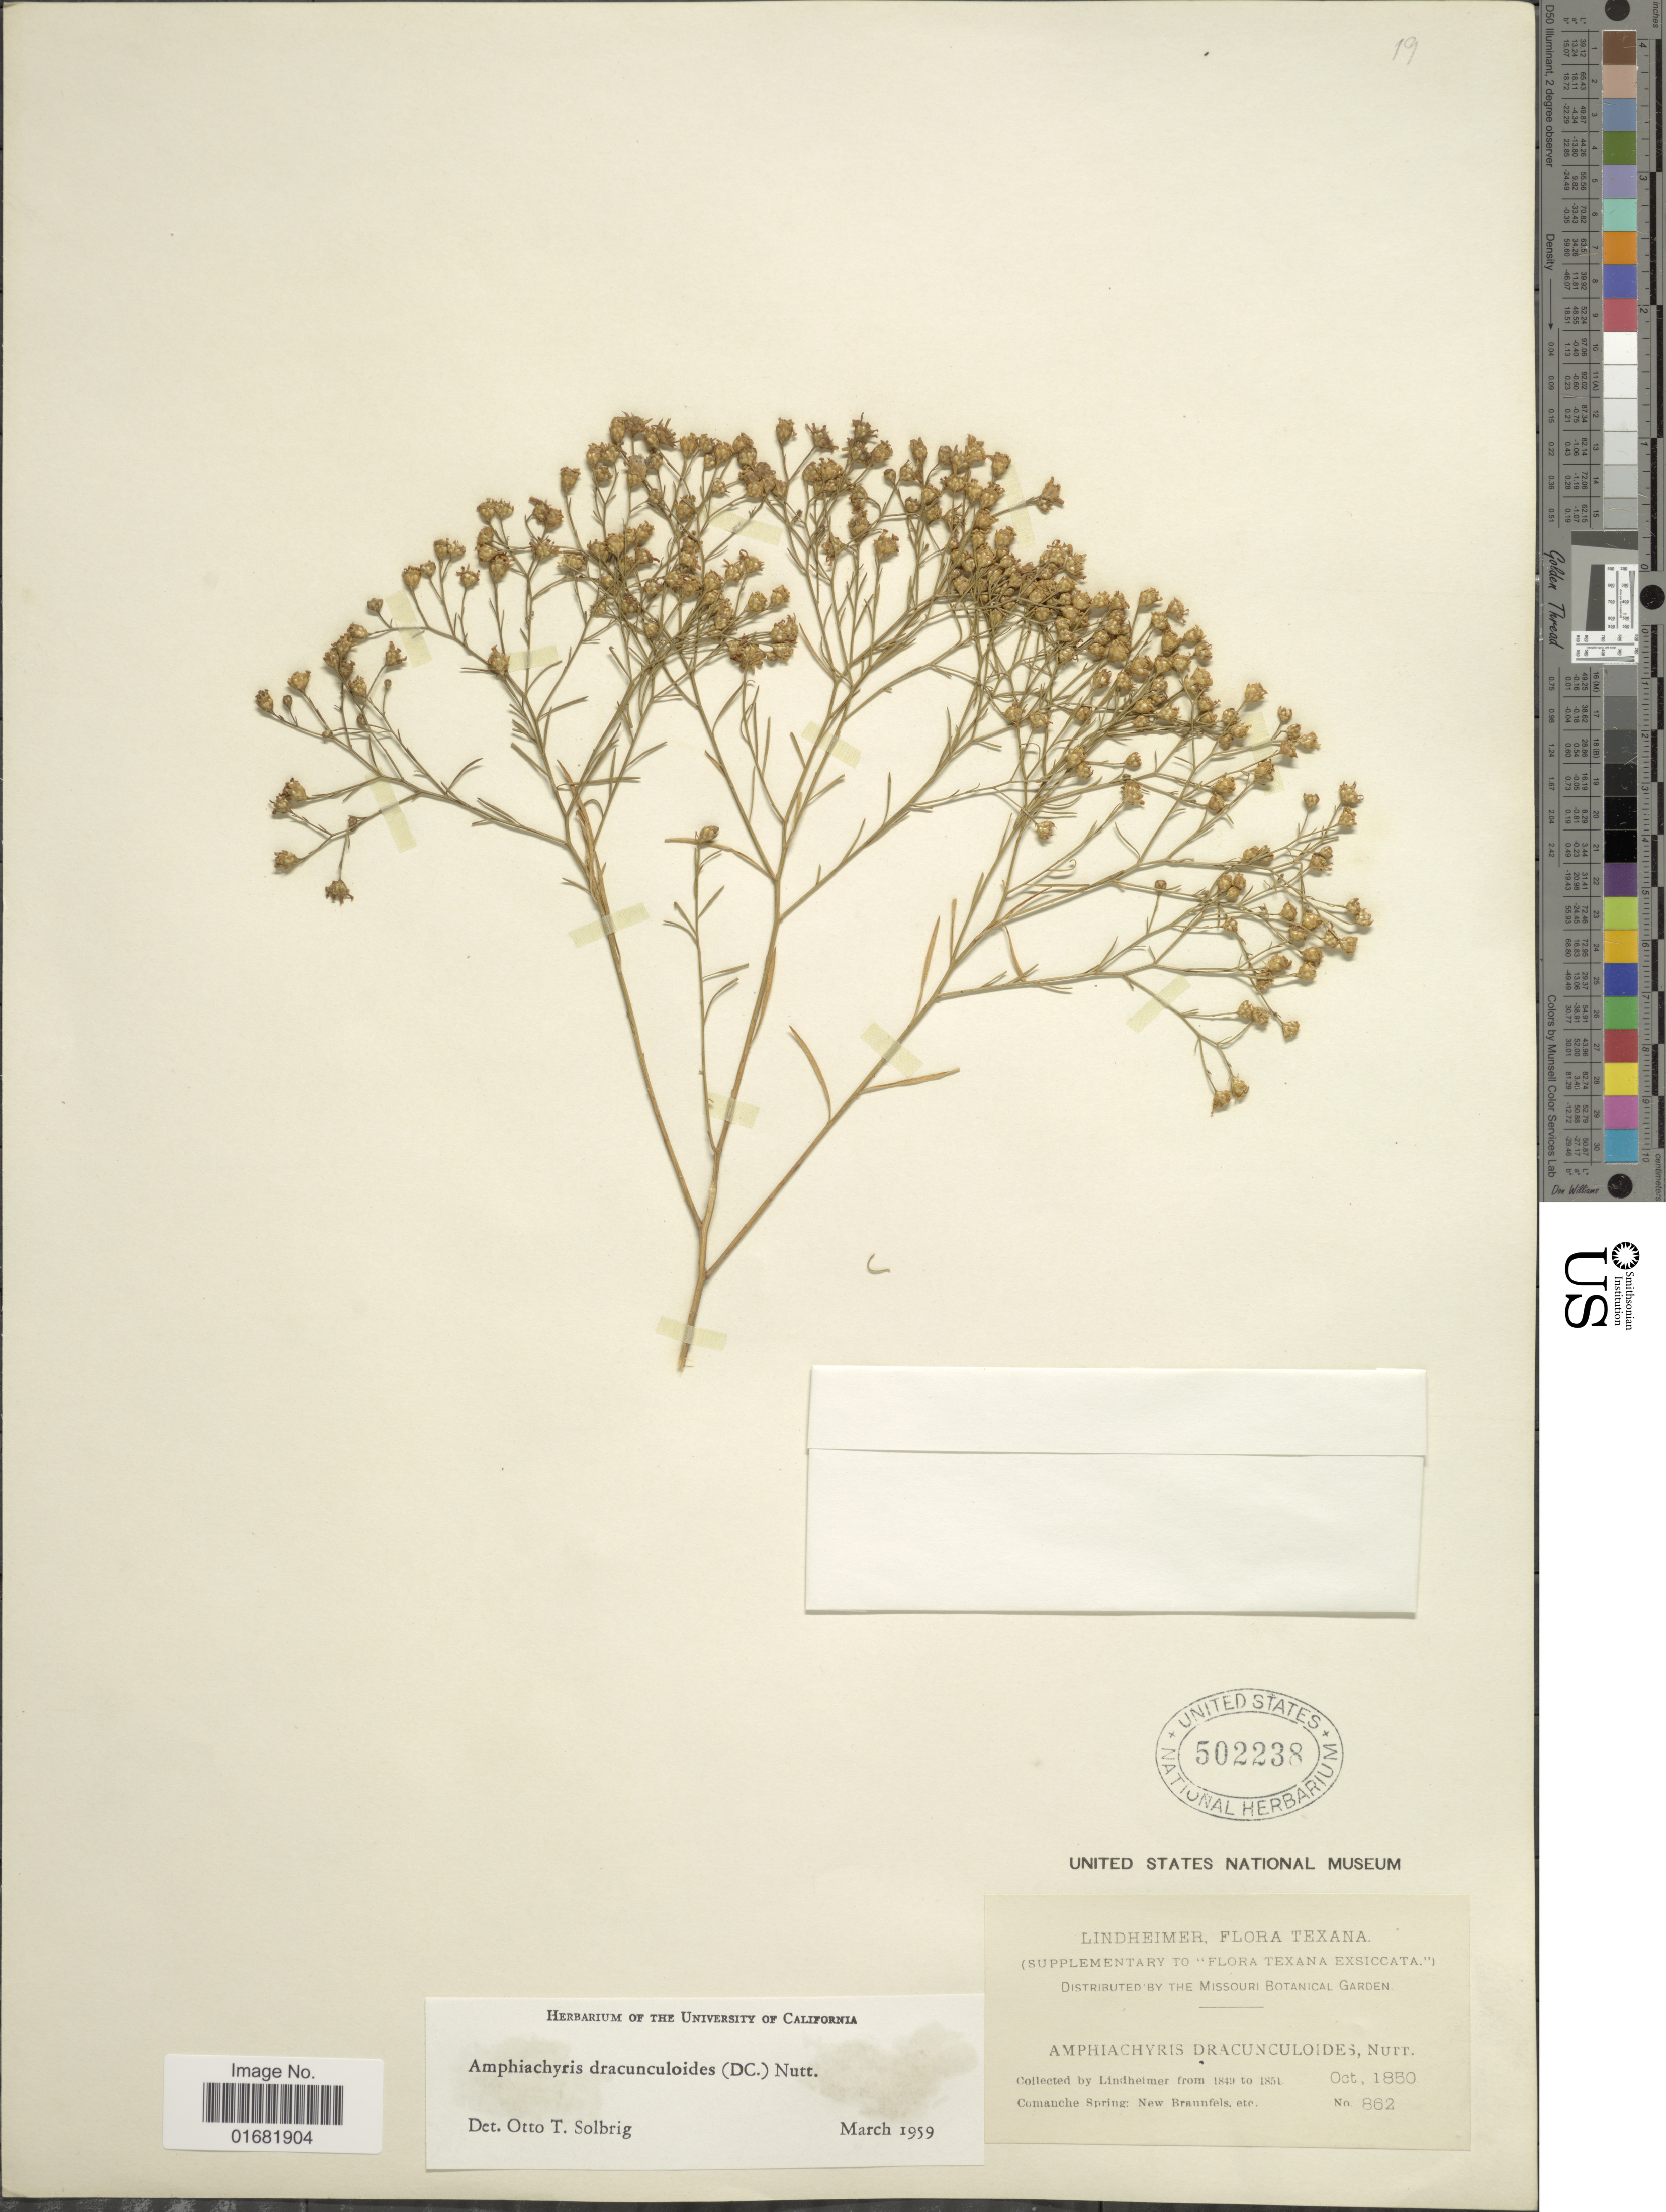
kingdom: Plantae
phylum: Tracheophyta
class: Magnoliopsida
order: Asterales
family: Asteraceae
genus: Amphiachyris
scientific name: Amphiachyris dracunculoides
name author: (DC.) Nutt.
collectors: -. Lindheimer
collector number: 862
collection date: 1850-10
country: United States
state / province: Texas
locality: Comanche Spring: New Braunfels, etc.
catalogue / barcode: US 502238